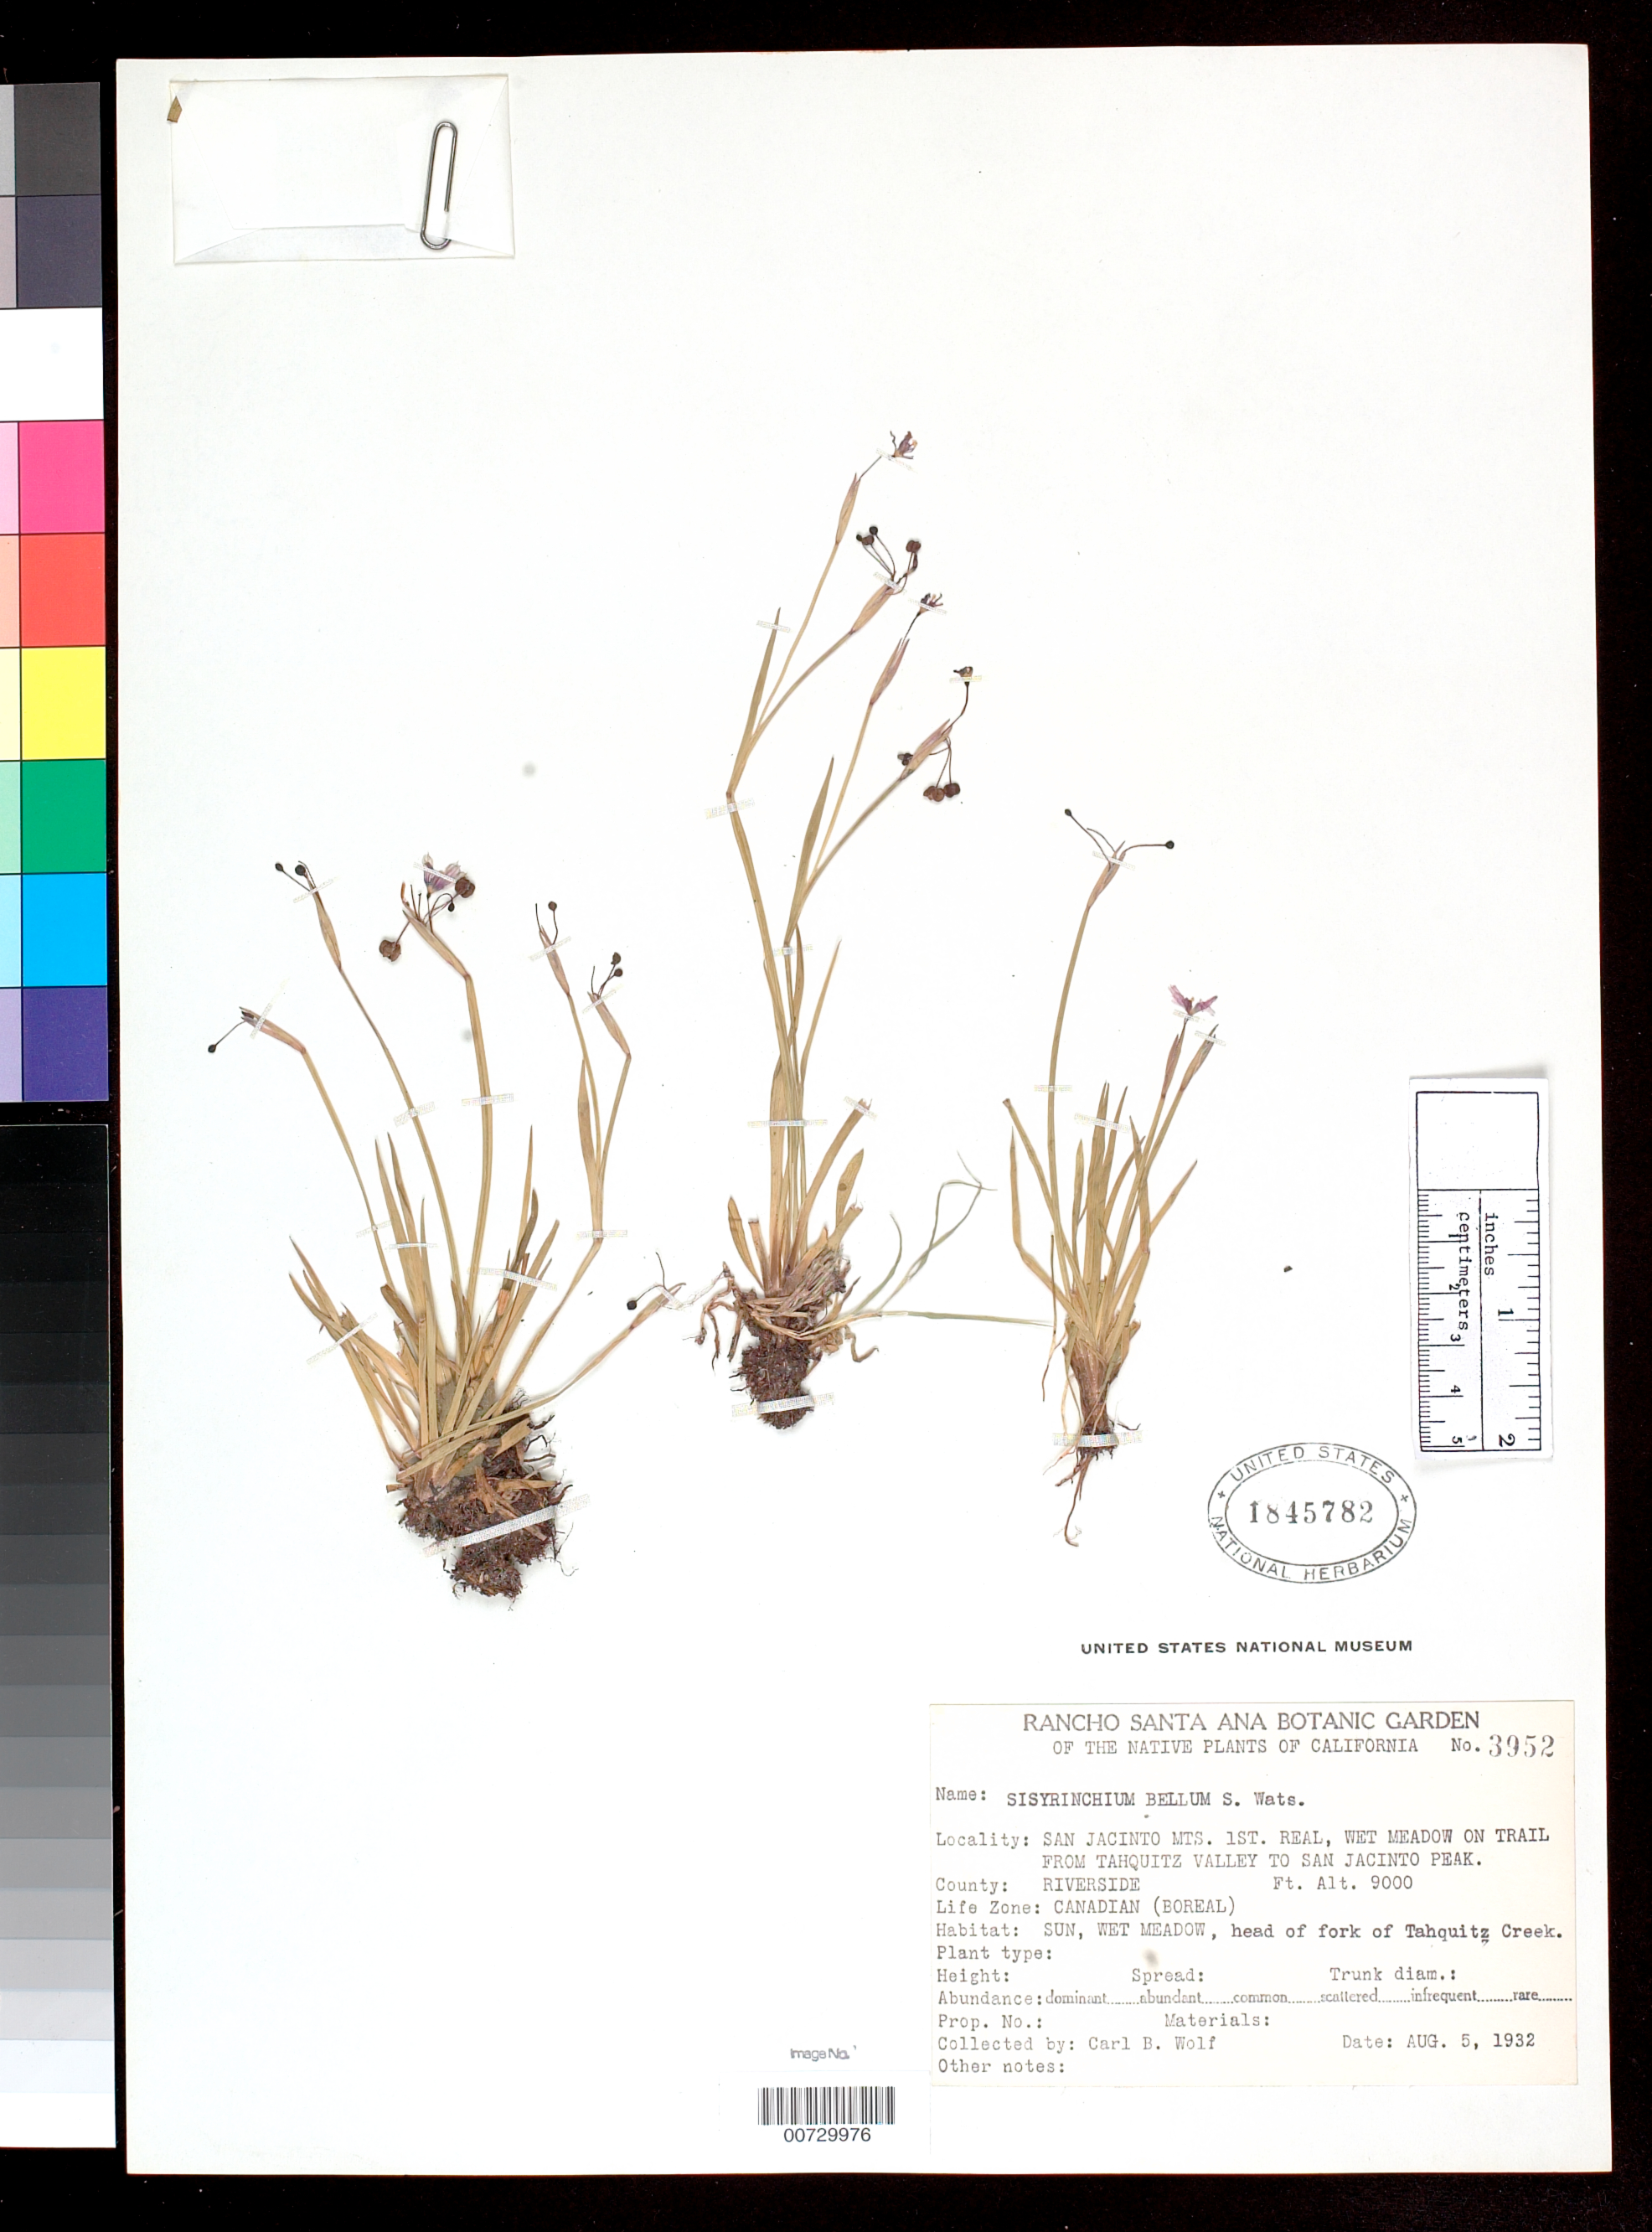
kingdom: Plantae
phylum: Tracheophyta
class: Liliopsida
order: Asparagales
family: Iridaceae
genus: Sisyrinchium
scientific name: Sisyrinchium bellum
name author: S. Watson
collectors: C. B. Wolf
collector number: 3952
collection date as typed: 5 Aug 1932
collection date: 1932-08-05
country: United States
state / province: California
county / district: Riverside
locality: San Jacinto Mts. 1st. real, wet meadow on trail from Tahquitz valley to San Jacinto peak.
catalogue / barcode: US 1845782